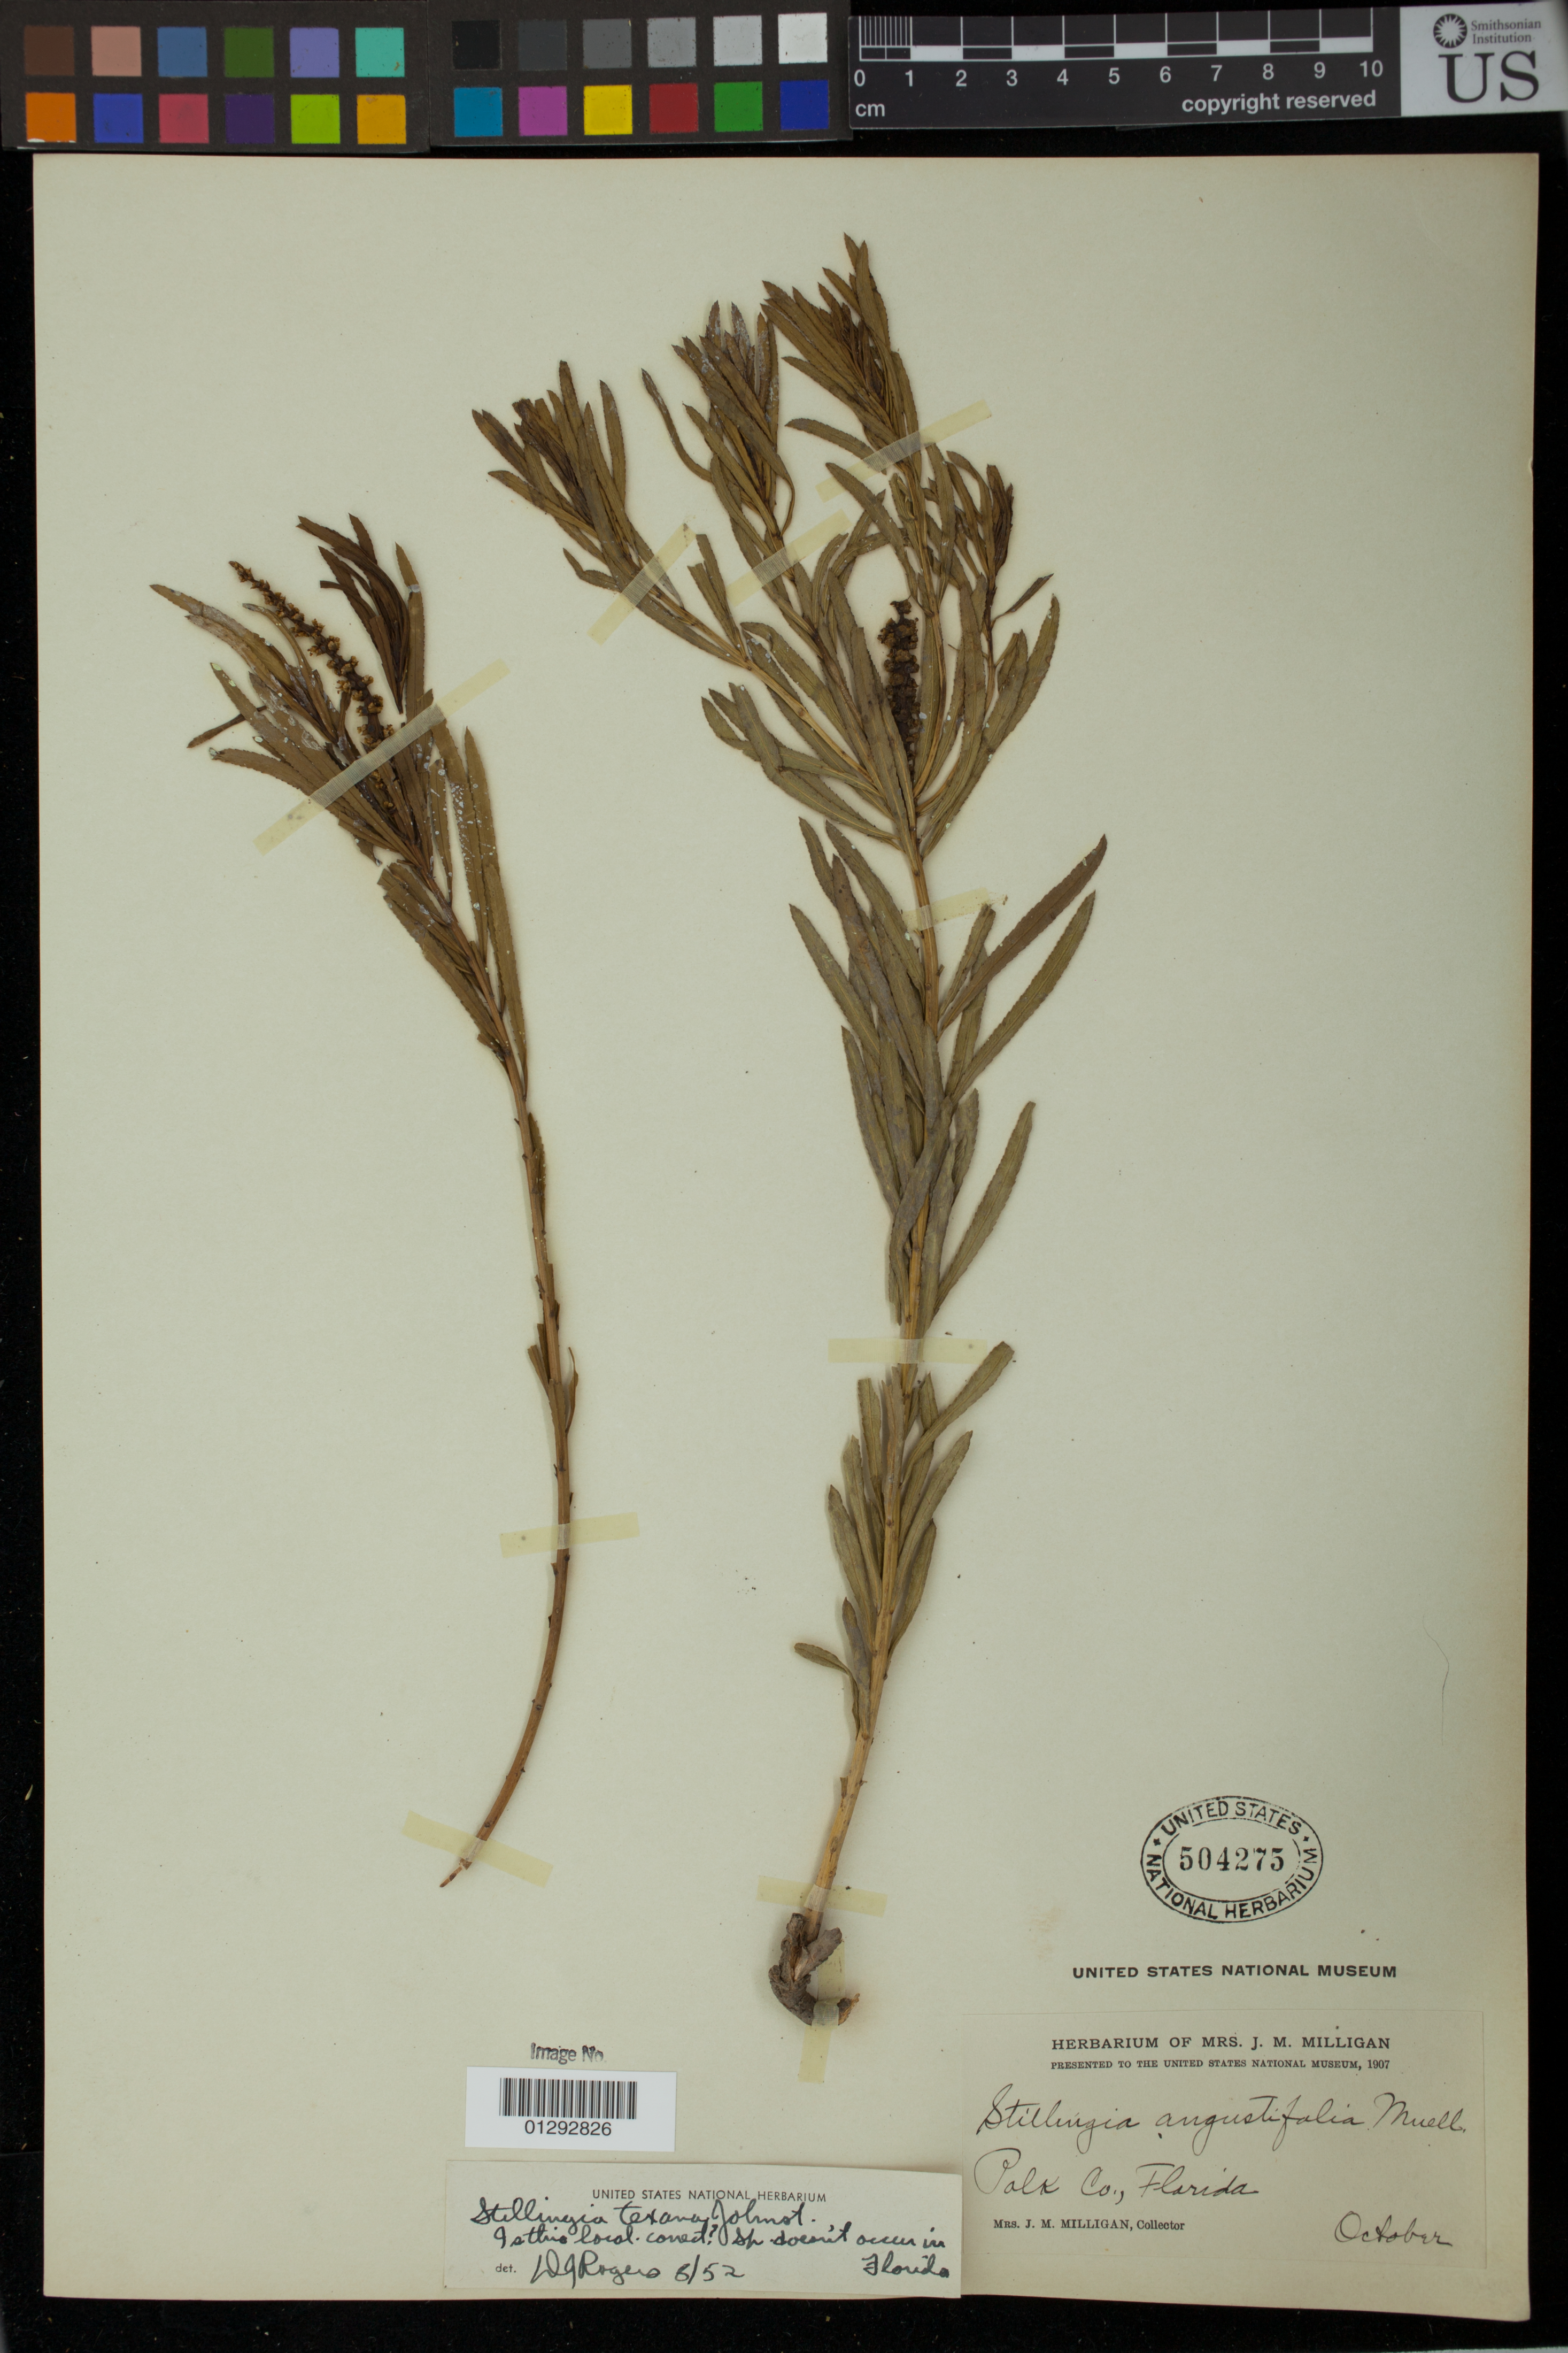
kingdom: Plantae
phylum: Tracheophyta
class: Magnoliopsida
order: Malpighiales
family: Euphorbiaceae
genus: Stillingia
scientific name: Stillingia sylvatica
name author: L.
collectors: J. M. Milligan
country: United States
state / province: Florida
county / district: Polk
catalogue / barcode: US 504275